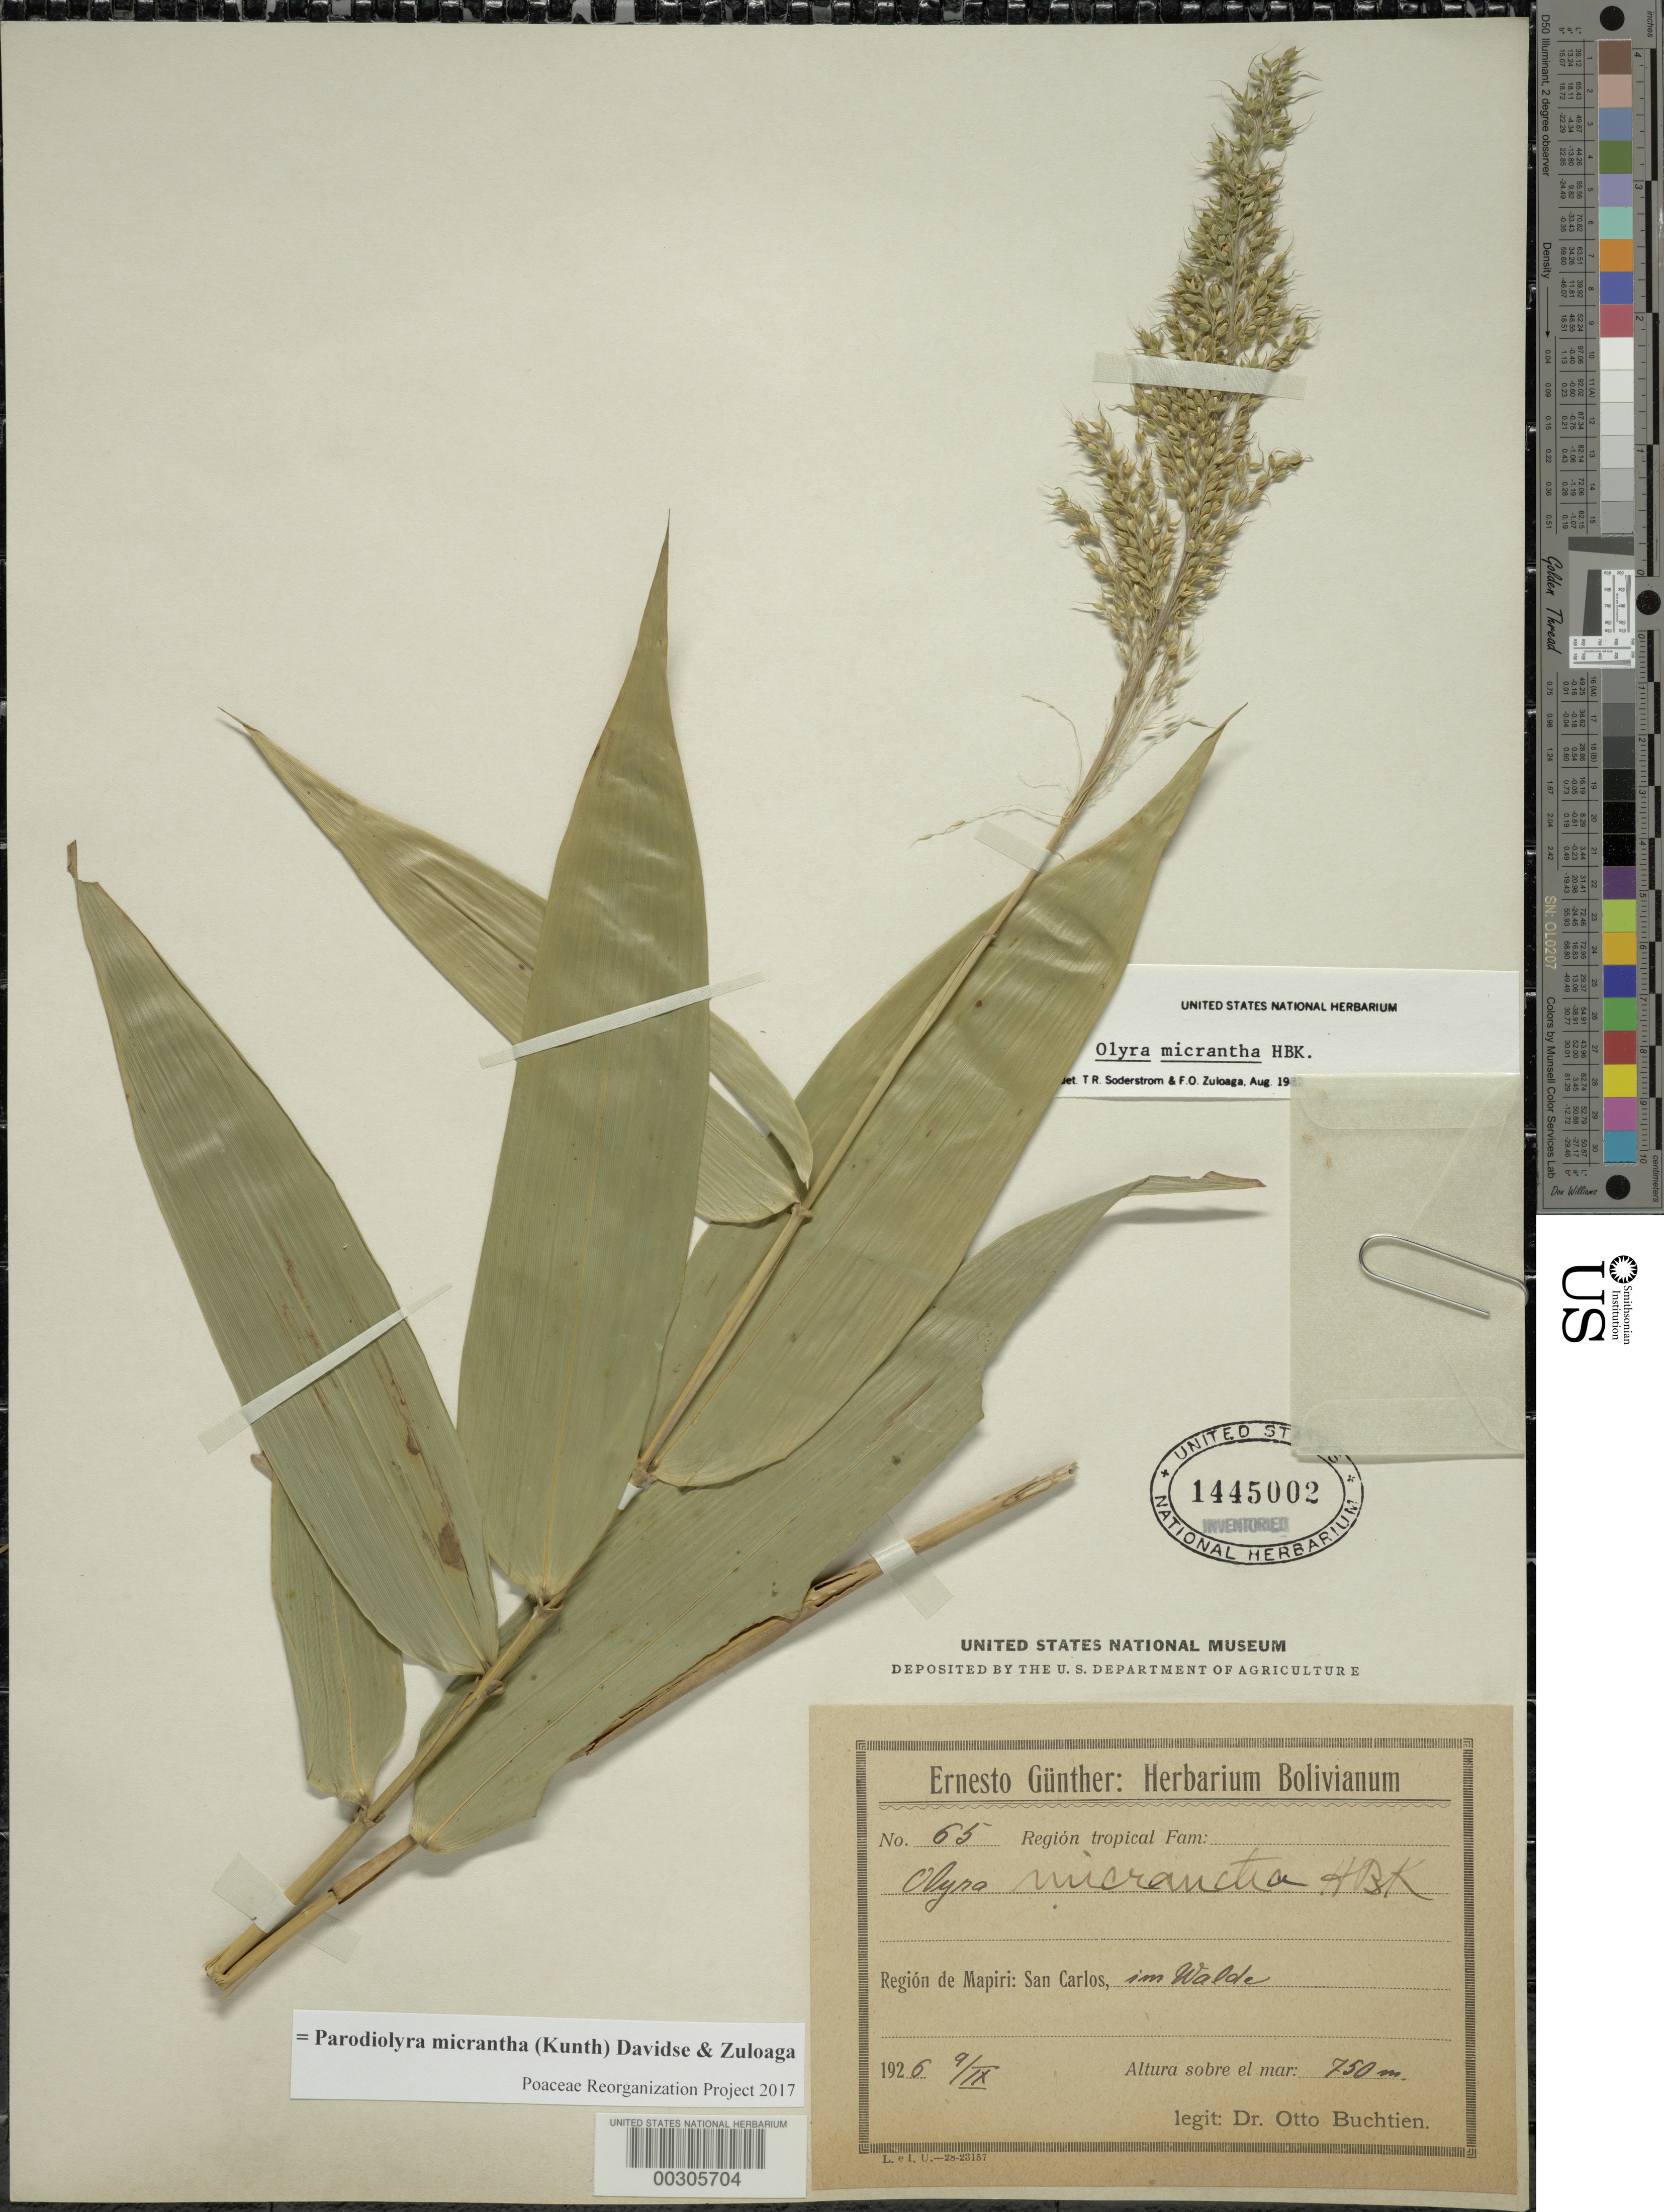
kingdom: Plantae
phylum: Tracheophyta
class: Liliopsida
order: Poales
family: Poaceae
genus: Parodiolyra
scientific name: Parodiolyra micrantha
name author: (Kunth) Davidse & Zuloaga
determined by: Poaceae Reorganization Project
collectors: O. Buchtien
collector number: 65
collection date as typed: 09 Sep 1926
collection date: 1926-09-09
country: Bolivia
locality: San Carlos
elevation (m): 750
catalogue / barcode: US 1445002